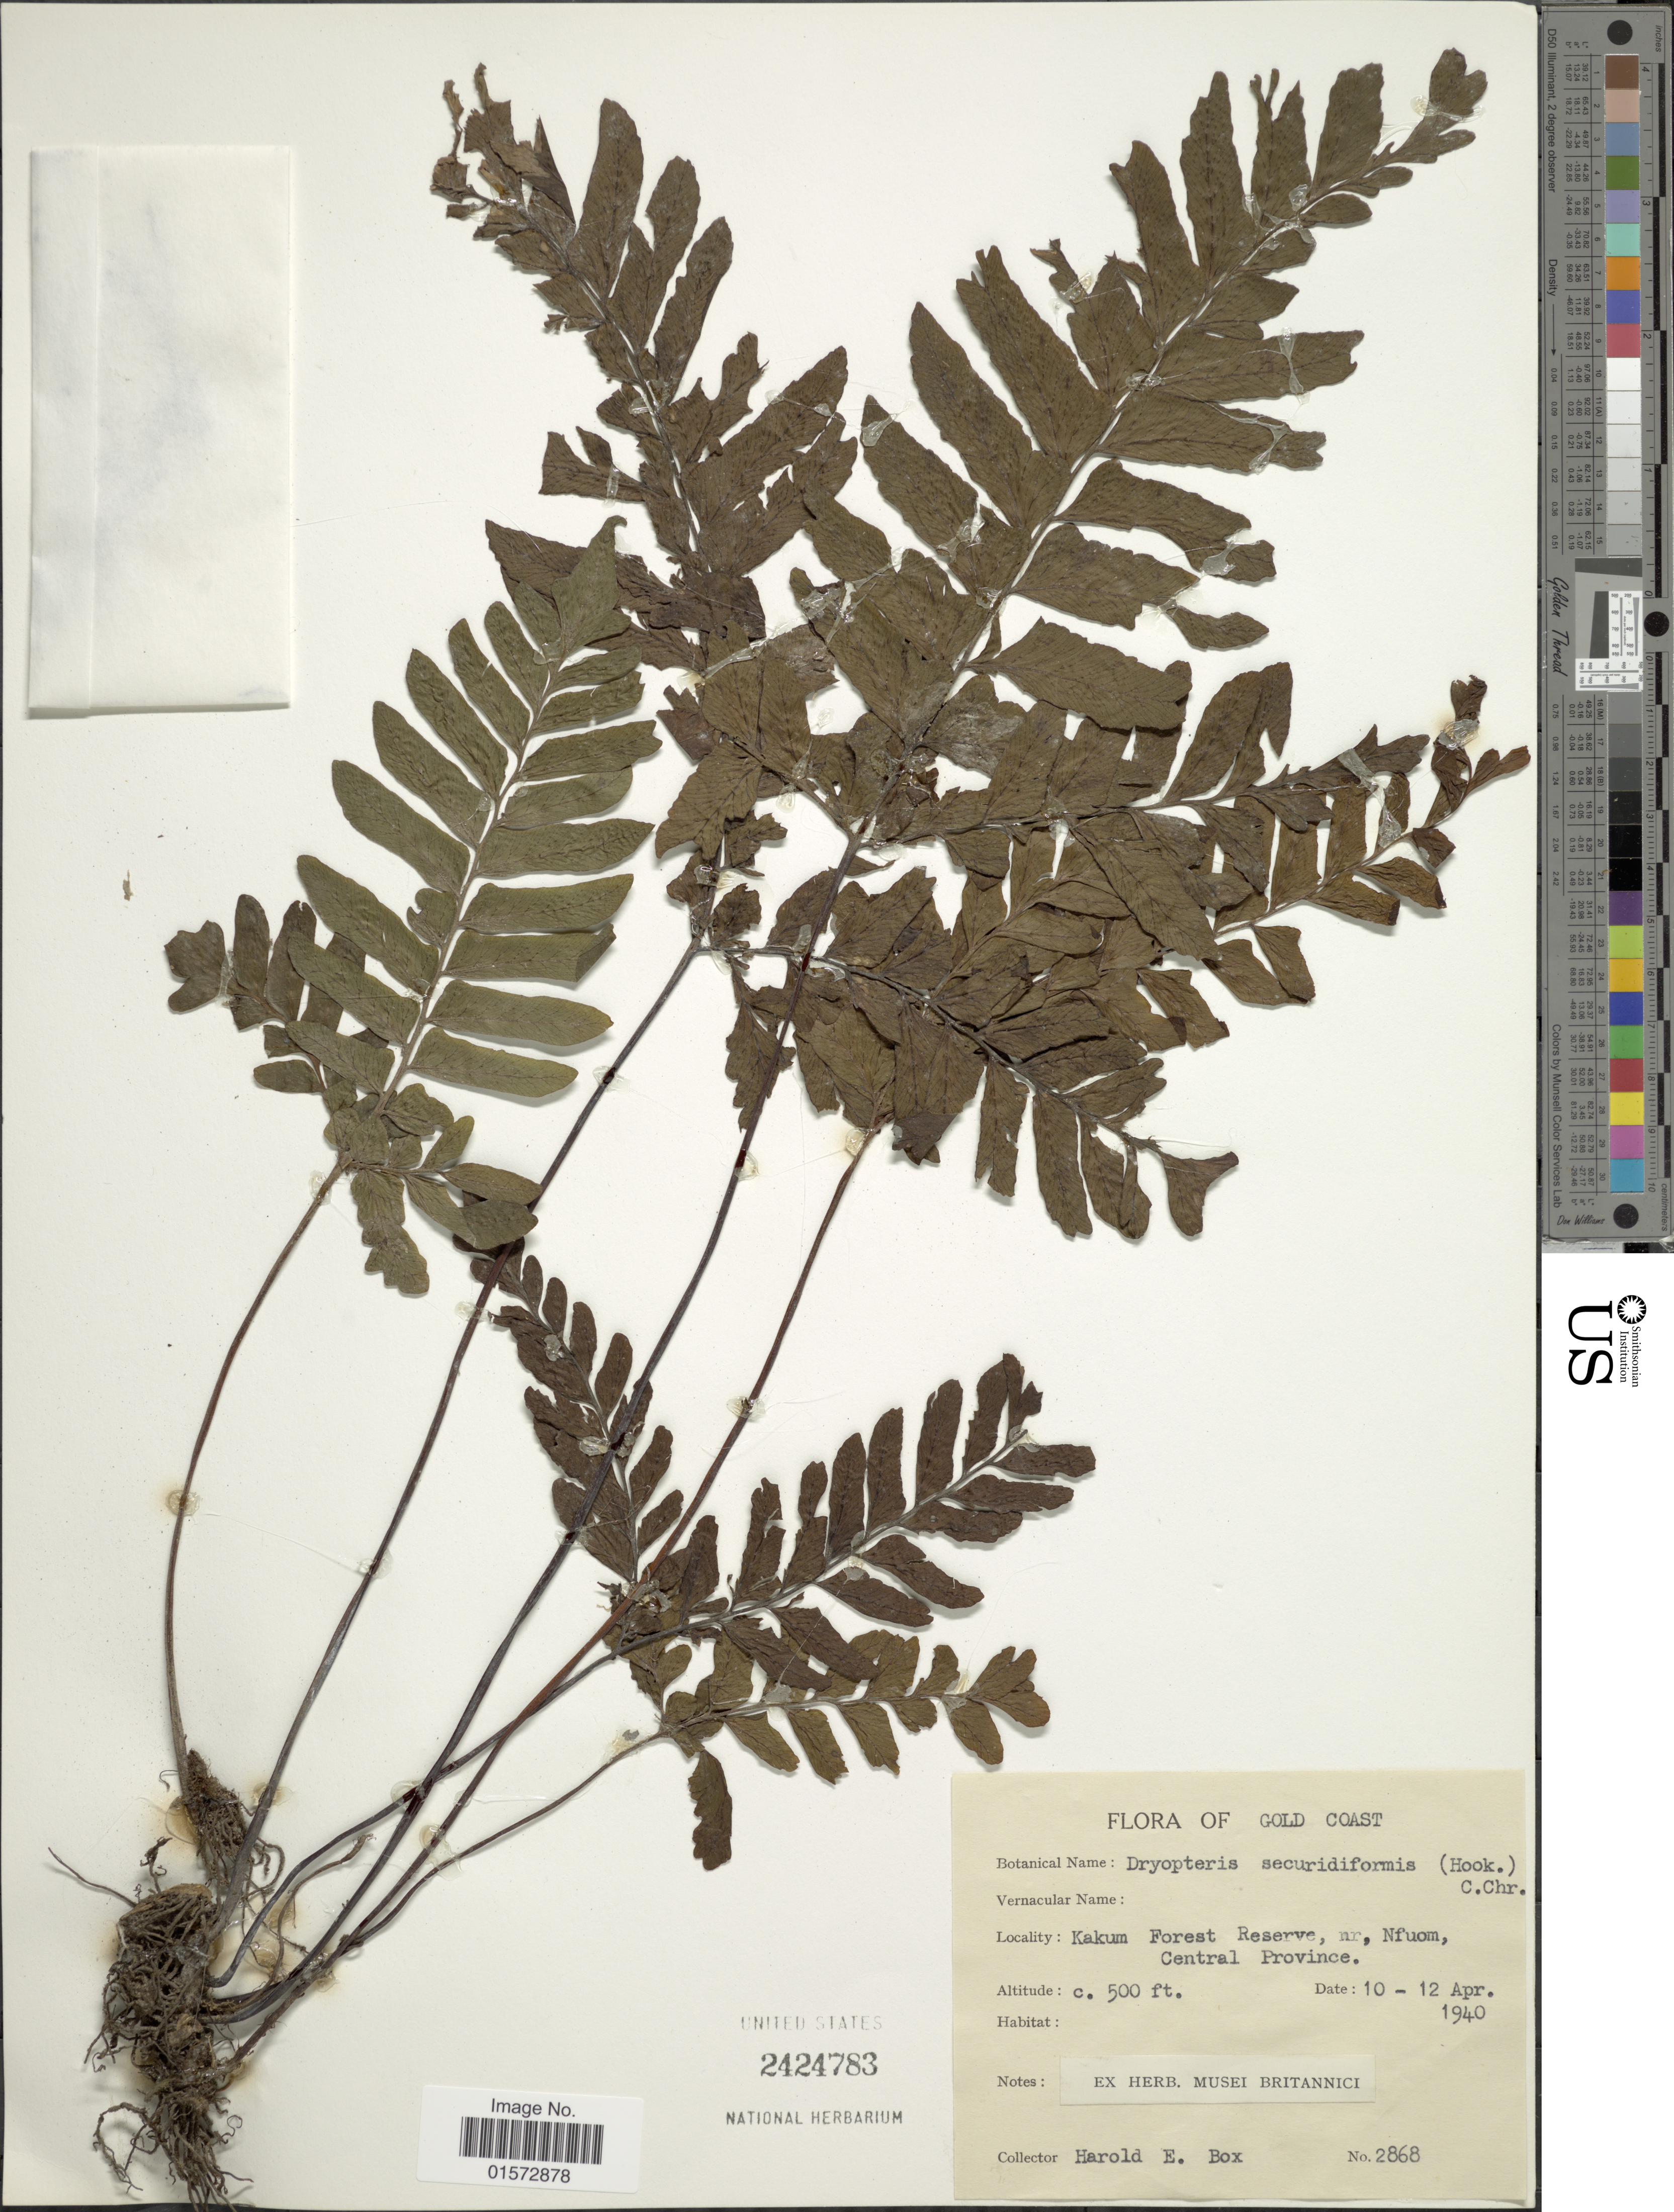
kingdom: Plantae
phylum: Tracheophyta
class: Polypodiopsida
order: Polypodiales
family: Tectariaceae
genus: Triplophyllum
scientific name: Triplophyllum securidiforme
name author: (Hook.)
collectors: H. E. Box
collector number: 2868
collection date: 1940-04-10/1940-04-12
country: Ghana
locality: Gold Coast, Kakum Forest Reserve, nr. Nfuom, Central Province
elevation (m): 152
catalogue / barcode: US 2424783